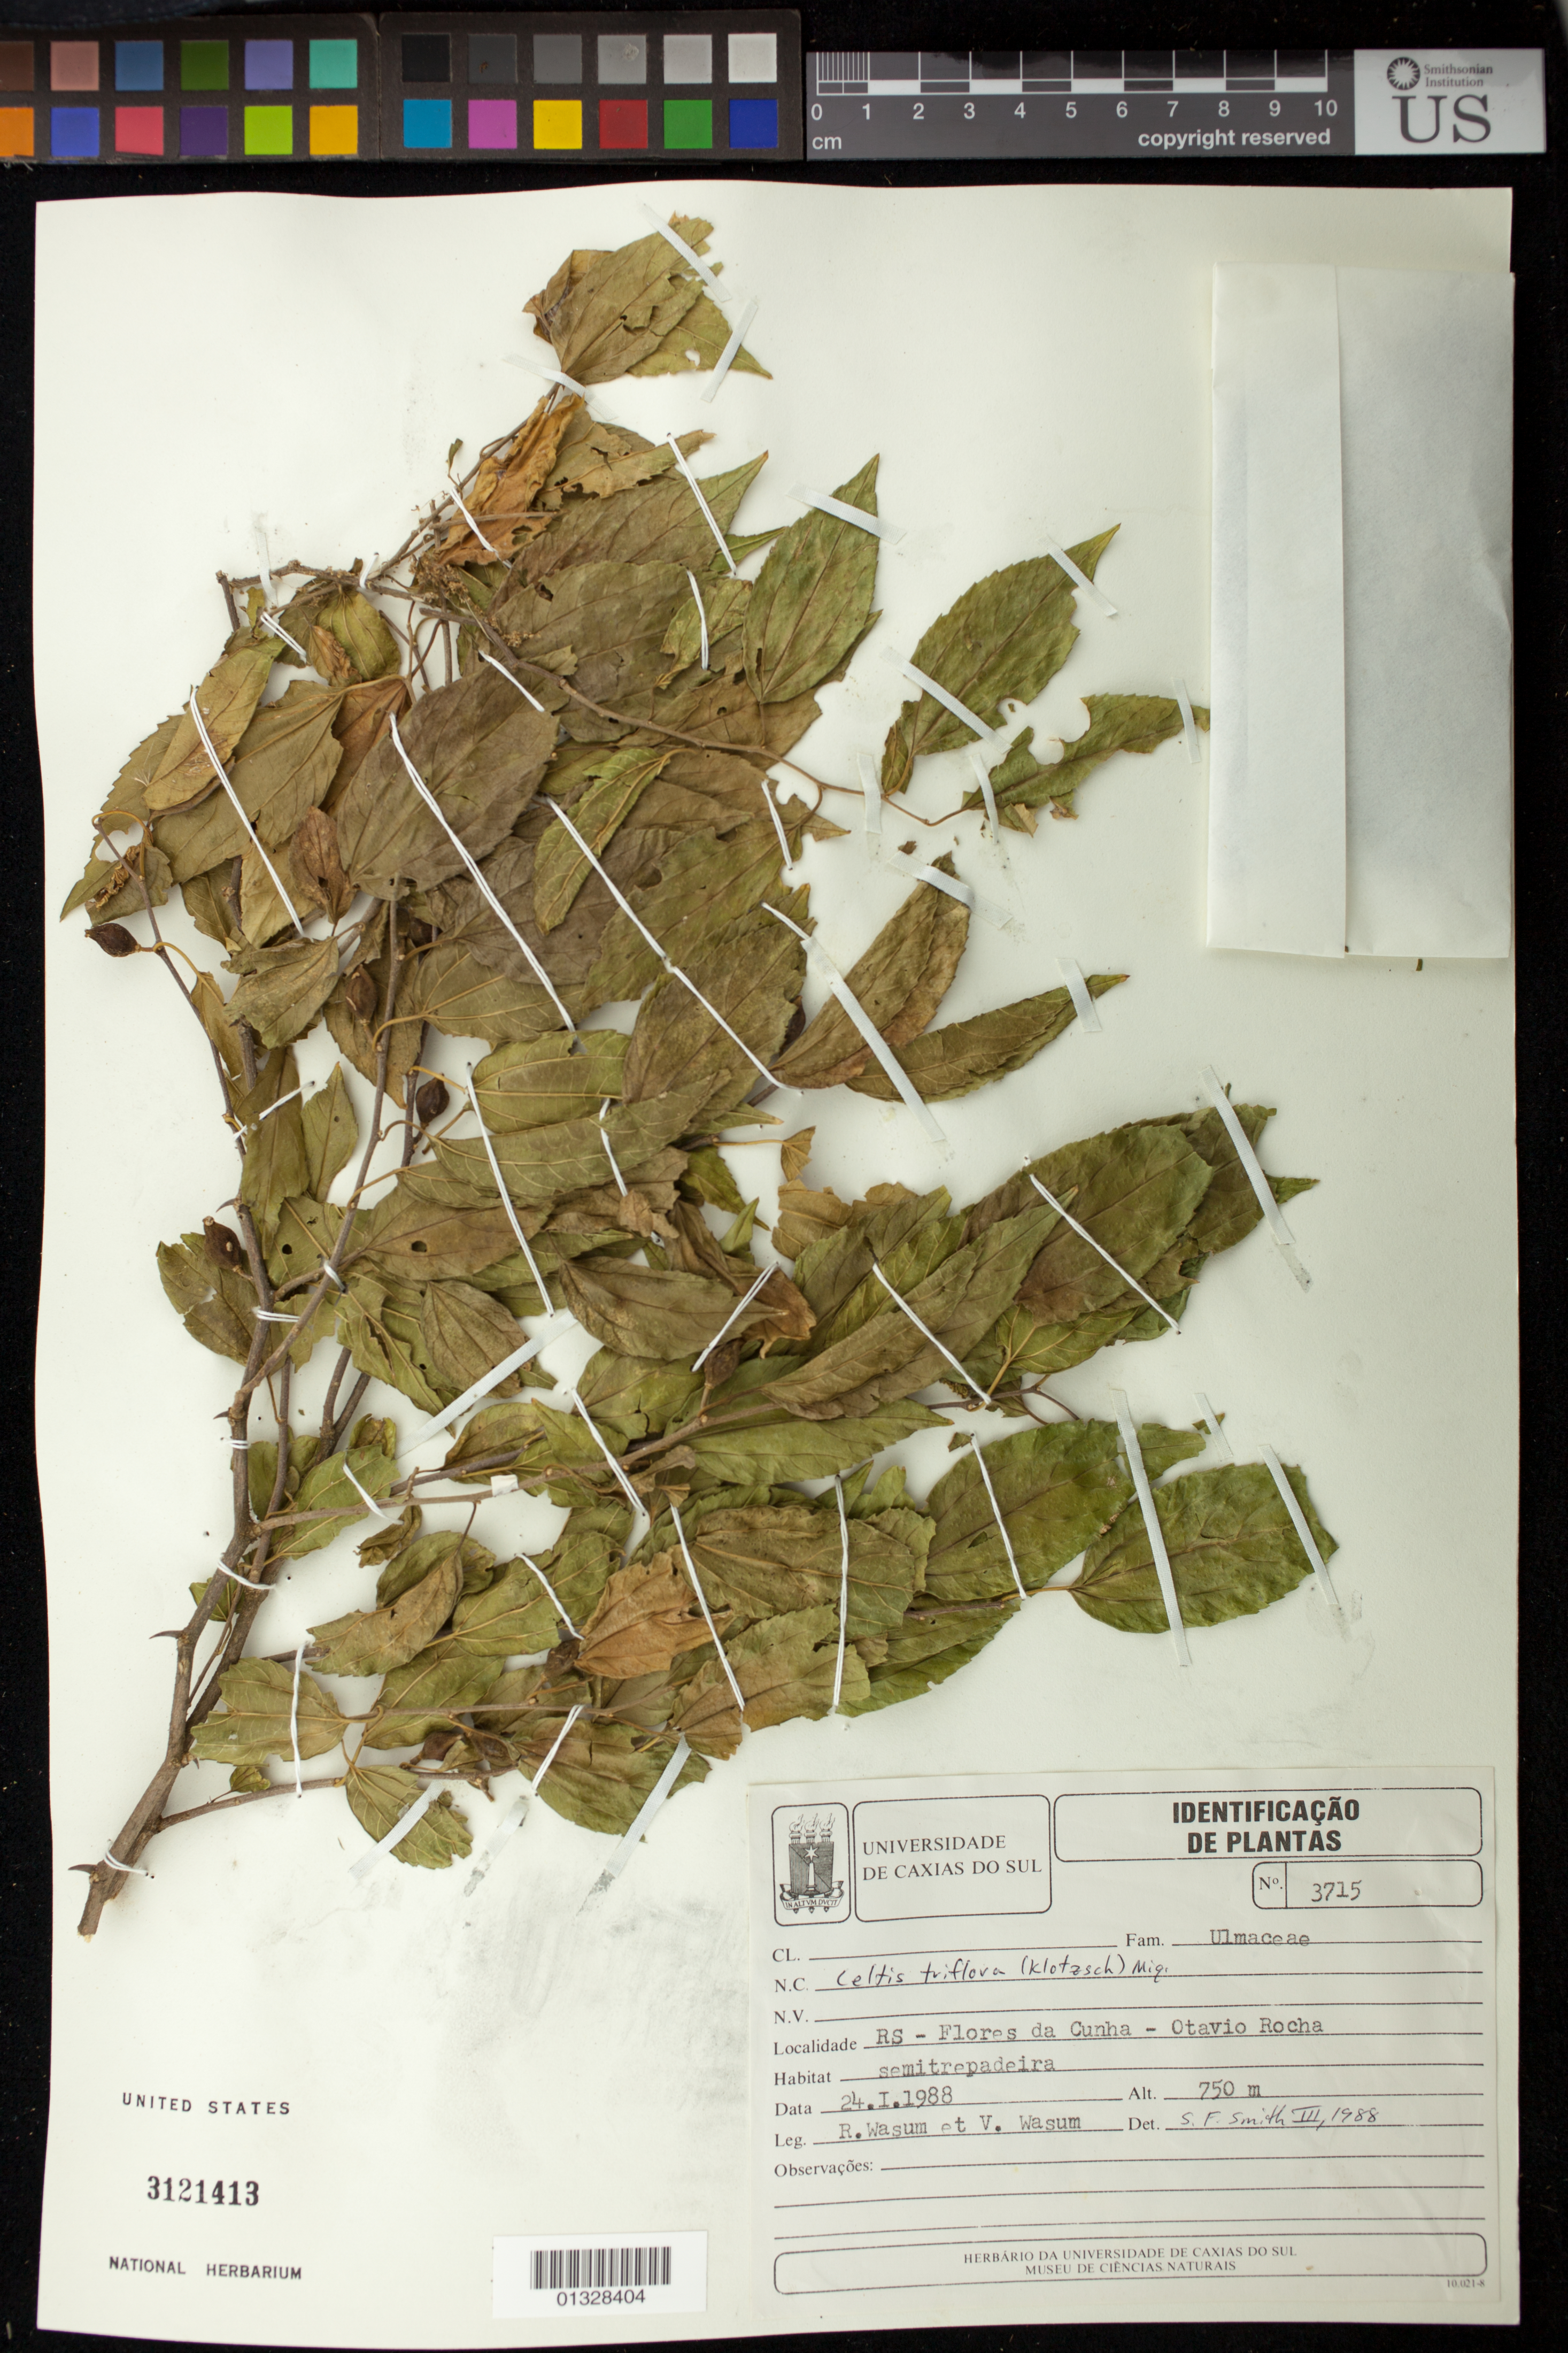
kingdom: Plantae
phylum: Tracheophyta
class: Magnoliopsida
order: Rosales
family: Cannabaceae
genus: Celtis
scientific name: Celtis triflora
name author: (Klotzsch) Ruiz ex Miq.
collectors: R. A. Wasum & V. Wasum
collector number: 3715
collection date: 1988-01-24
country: Brazil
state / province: Rio Grande do Sul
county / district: Flores da Cunha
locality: Flores do Cunha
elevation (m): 750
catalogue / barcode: US 3121413